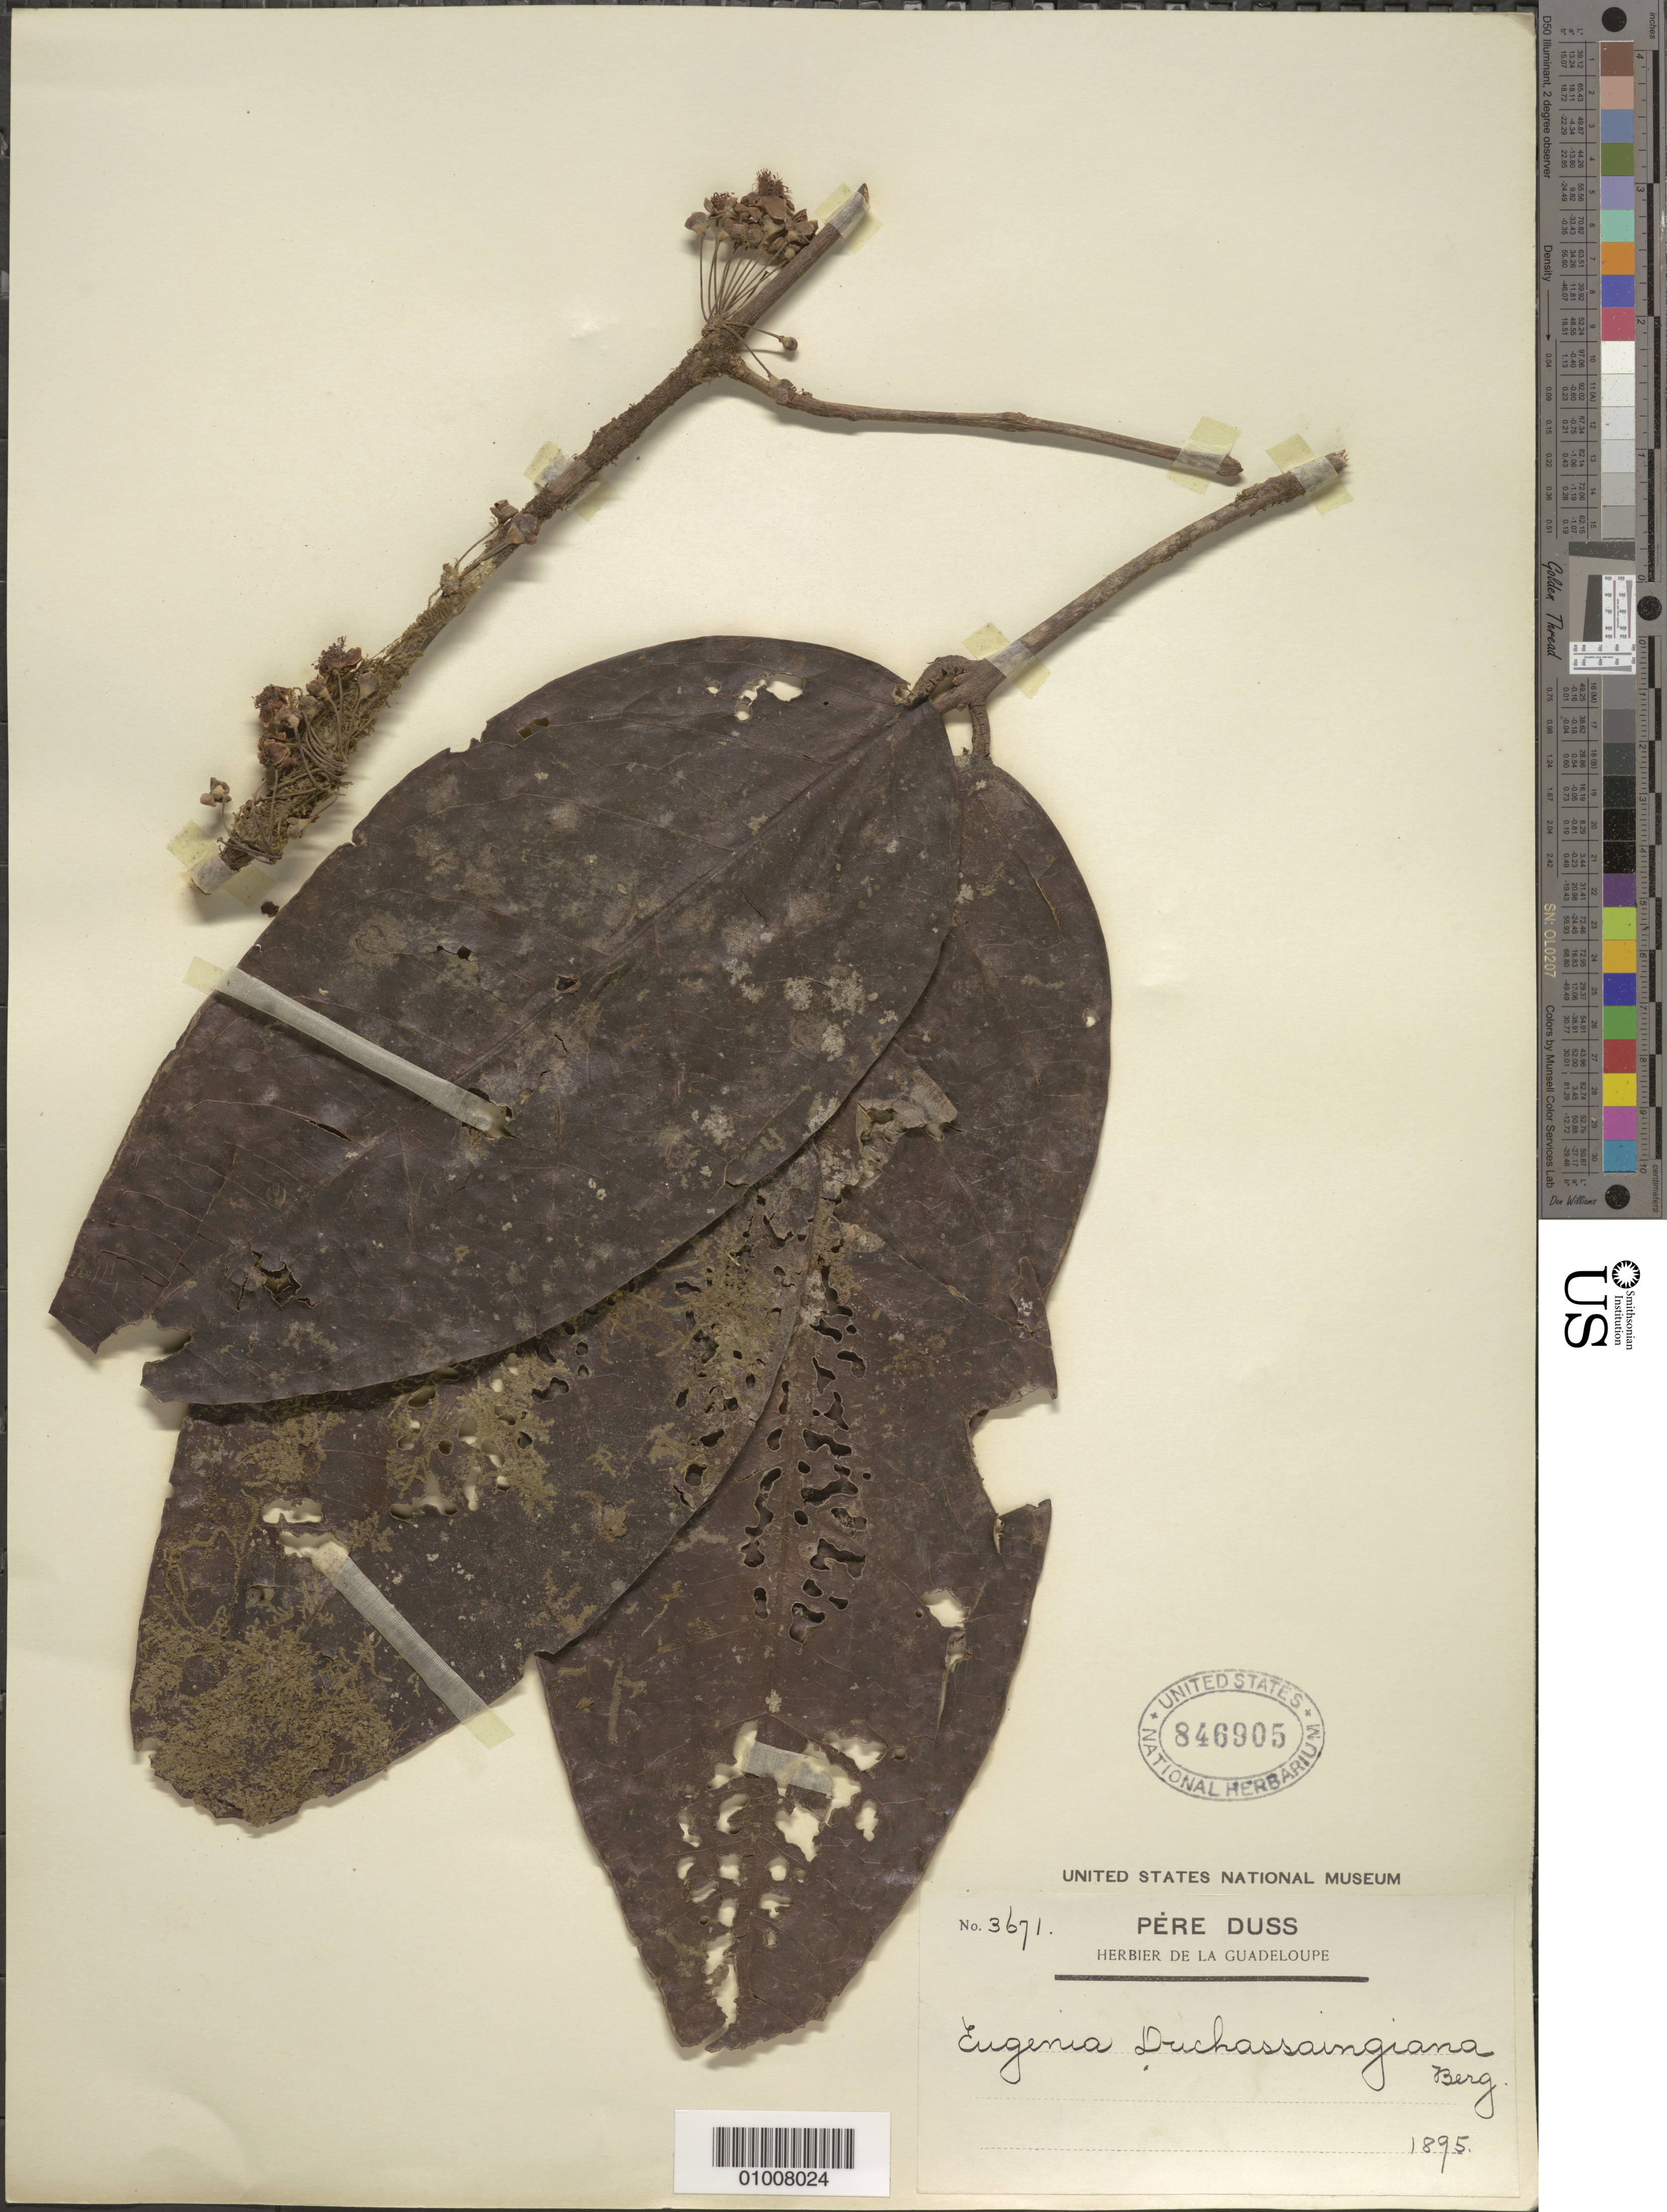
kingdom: Plantae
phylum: Tracheophyta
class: Magnoliopsida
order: Myrtales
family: Myrtaceae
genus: Eugenia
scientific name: Eugenia duchassaingiana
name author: O. Berg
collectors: Père Duss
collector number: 3671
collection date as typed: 1895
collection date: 1895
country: Guadeloupe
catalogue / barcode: US 846905